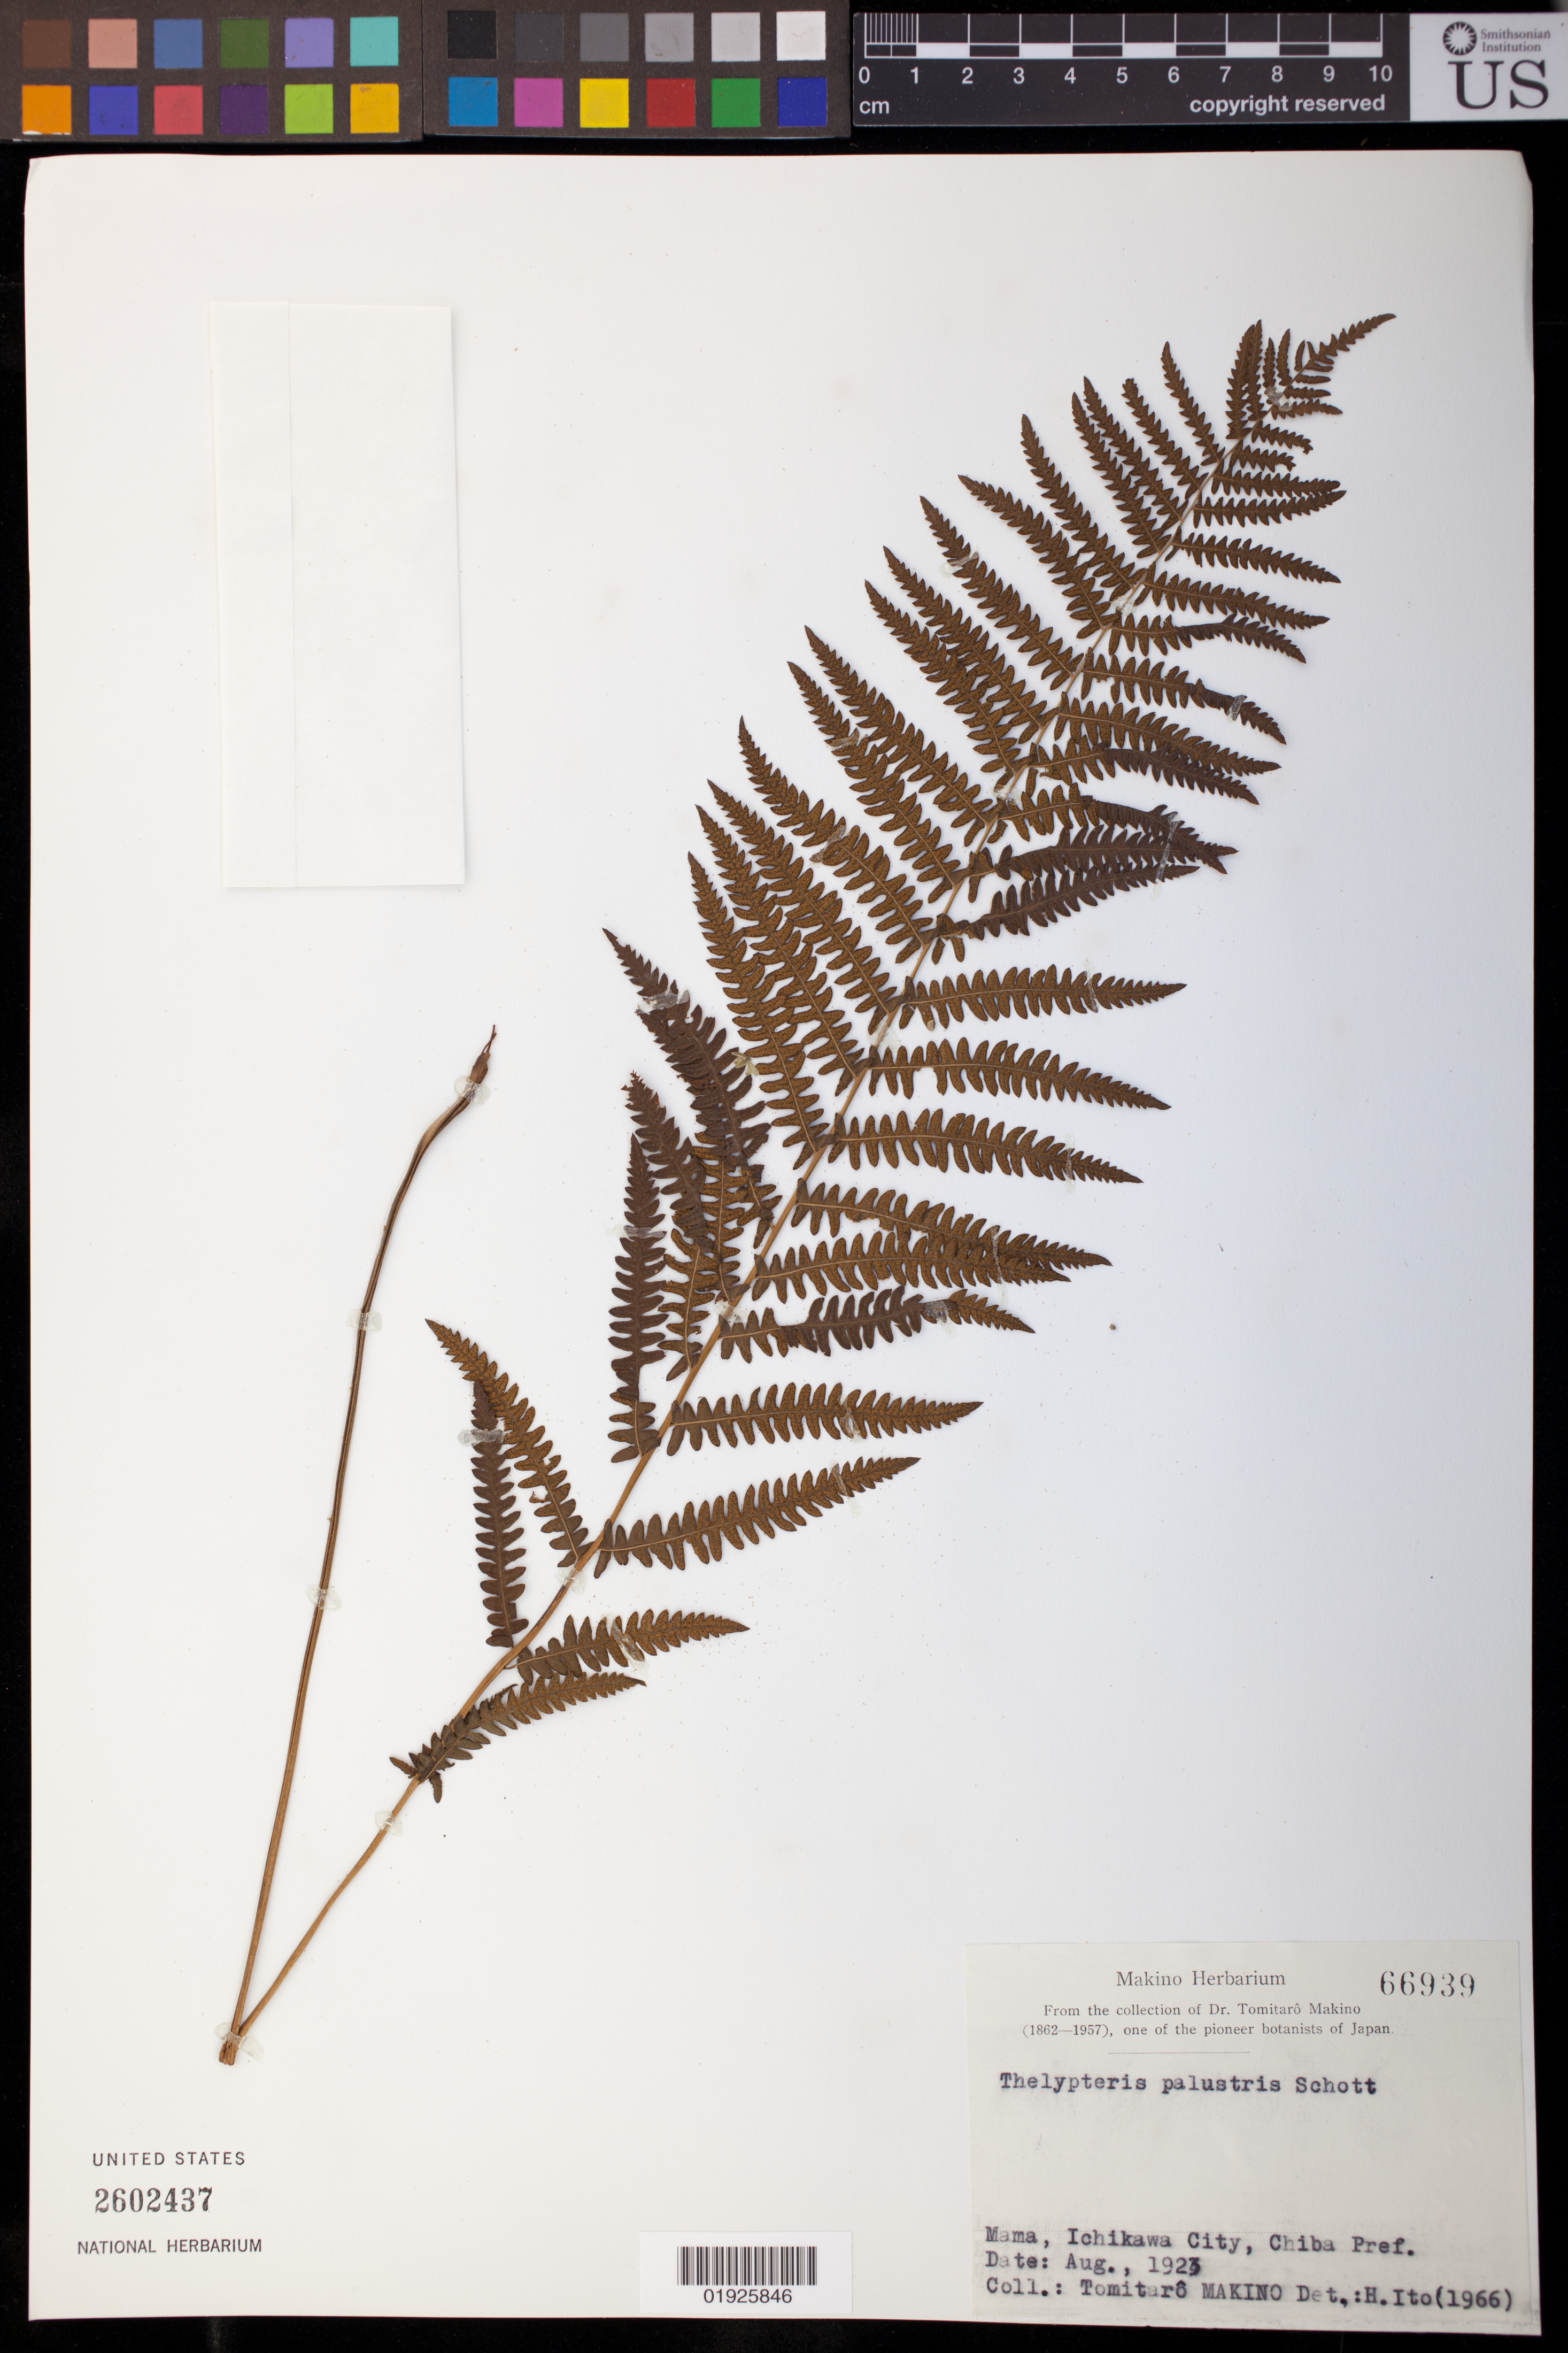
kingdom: Plantae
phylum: Tracheophyta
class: Polypodiopsida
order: Polypodiales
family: Thelypteridaceae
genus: Thelypteris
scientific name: Thelypteris palustris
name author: (Salisb.) Schott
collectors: T. Makino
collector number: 66939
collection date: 1923-08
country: Japan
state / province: Tiba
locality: Mama, Ichikawa City.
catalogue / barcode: US 2602437